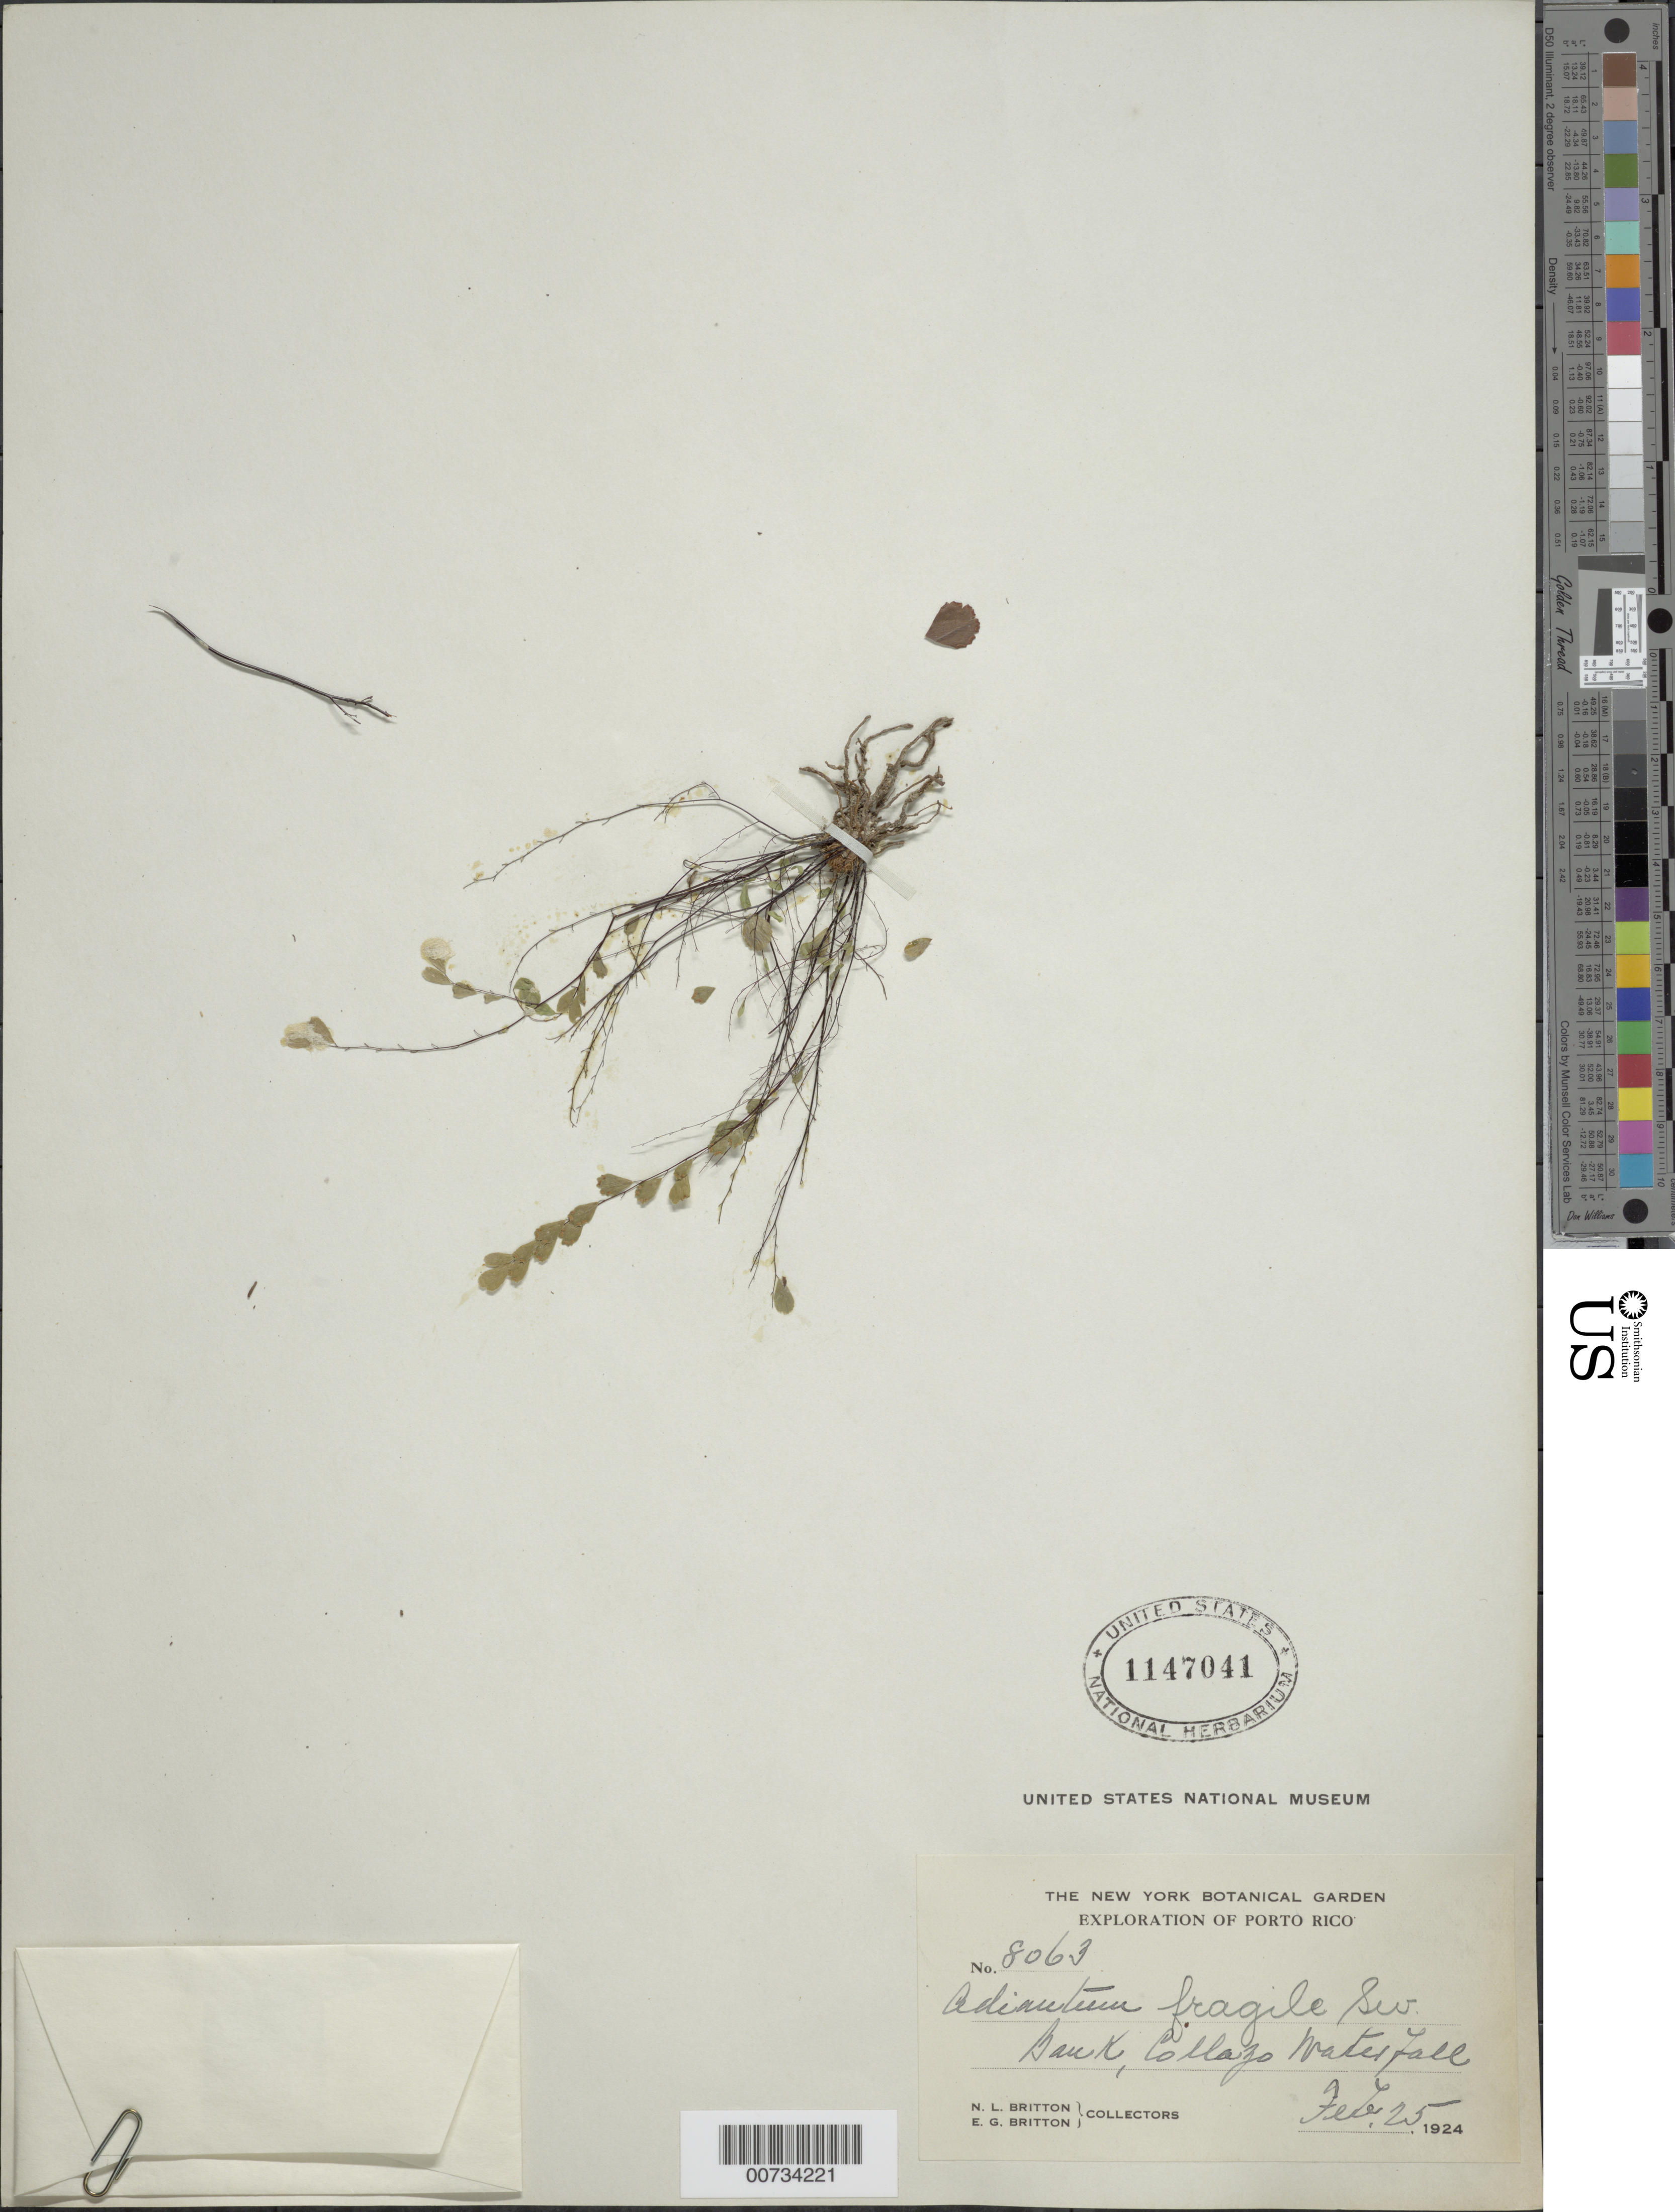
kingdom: Plantae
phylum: Tracheophyta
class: Polypodiopsida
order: Polypodiales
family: Pteridaceae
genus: Adiantum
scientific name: Adiantum fragile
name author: Sw.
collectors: N. Britton & E. G. Britton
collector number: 8063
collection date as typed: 25 Feb 1924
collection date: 1924-02-25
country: Puerto Rico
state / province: San Sebastián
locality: Collazo Waterfall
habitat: Bank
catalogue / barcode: US 1147041